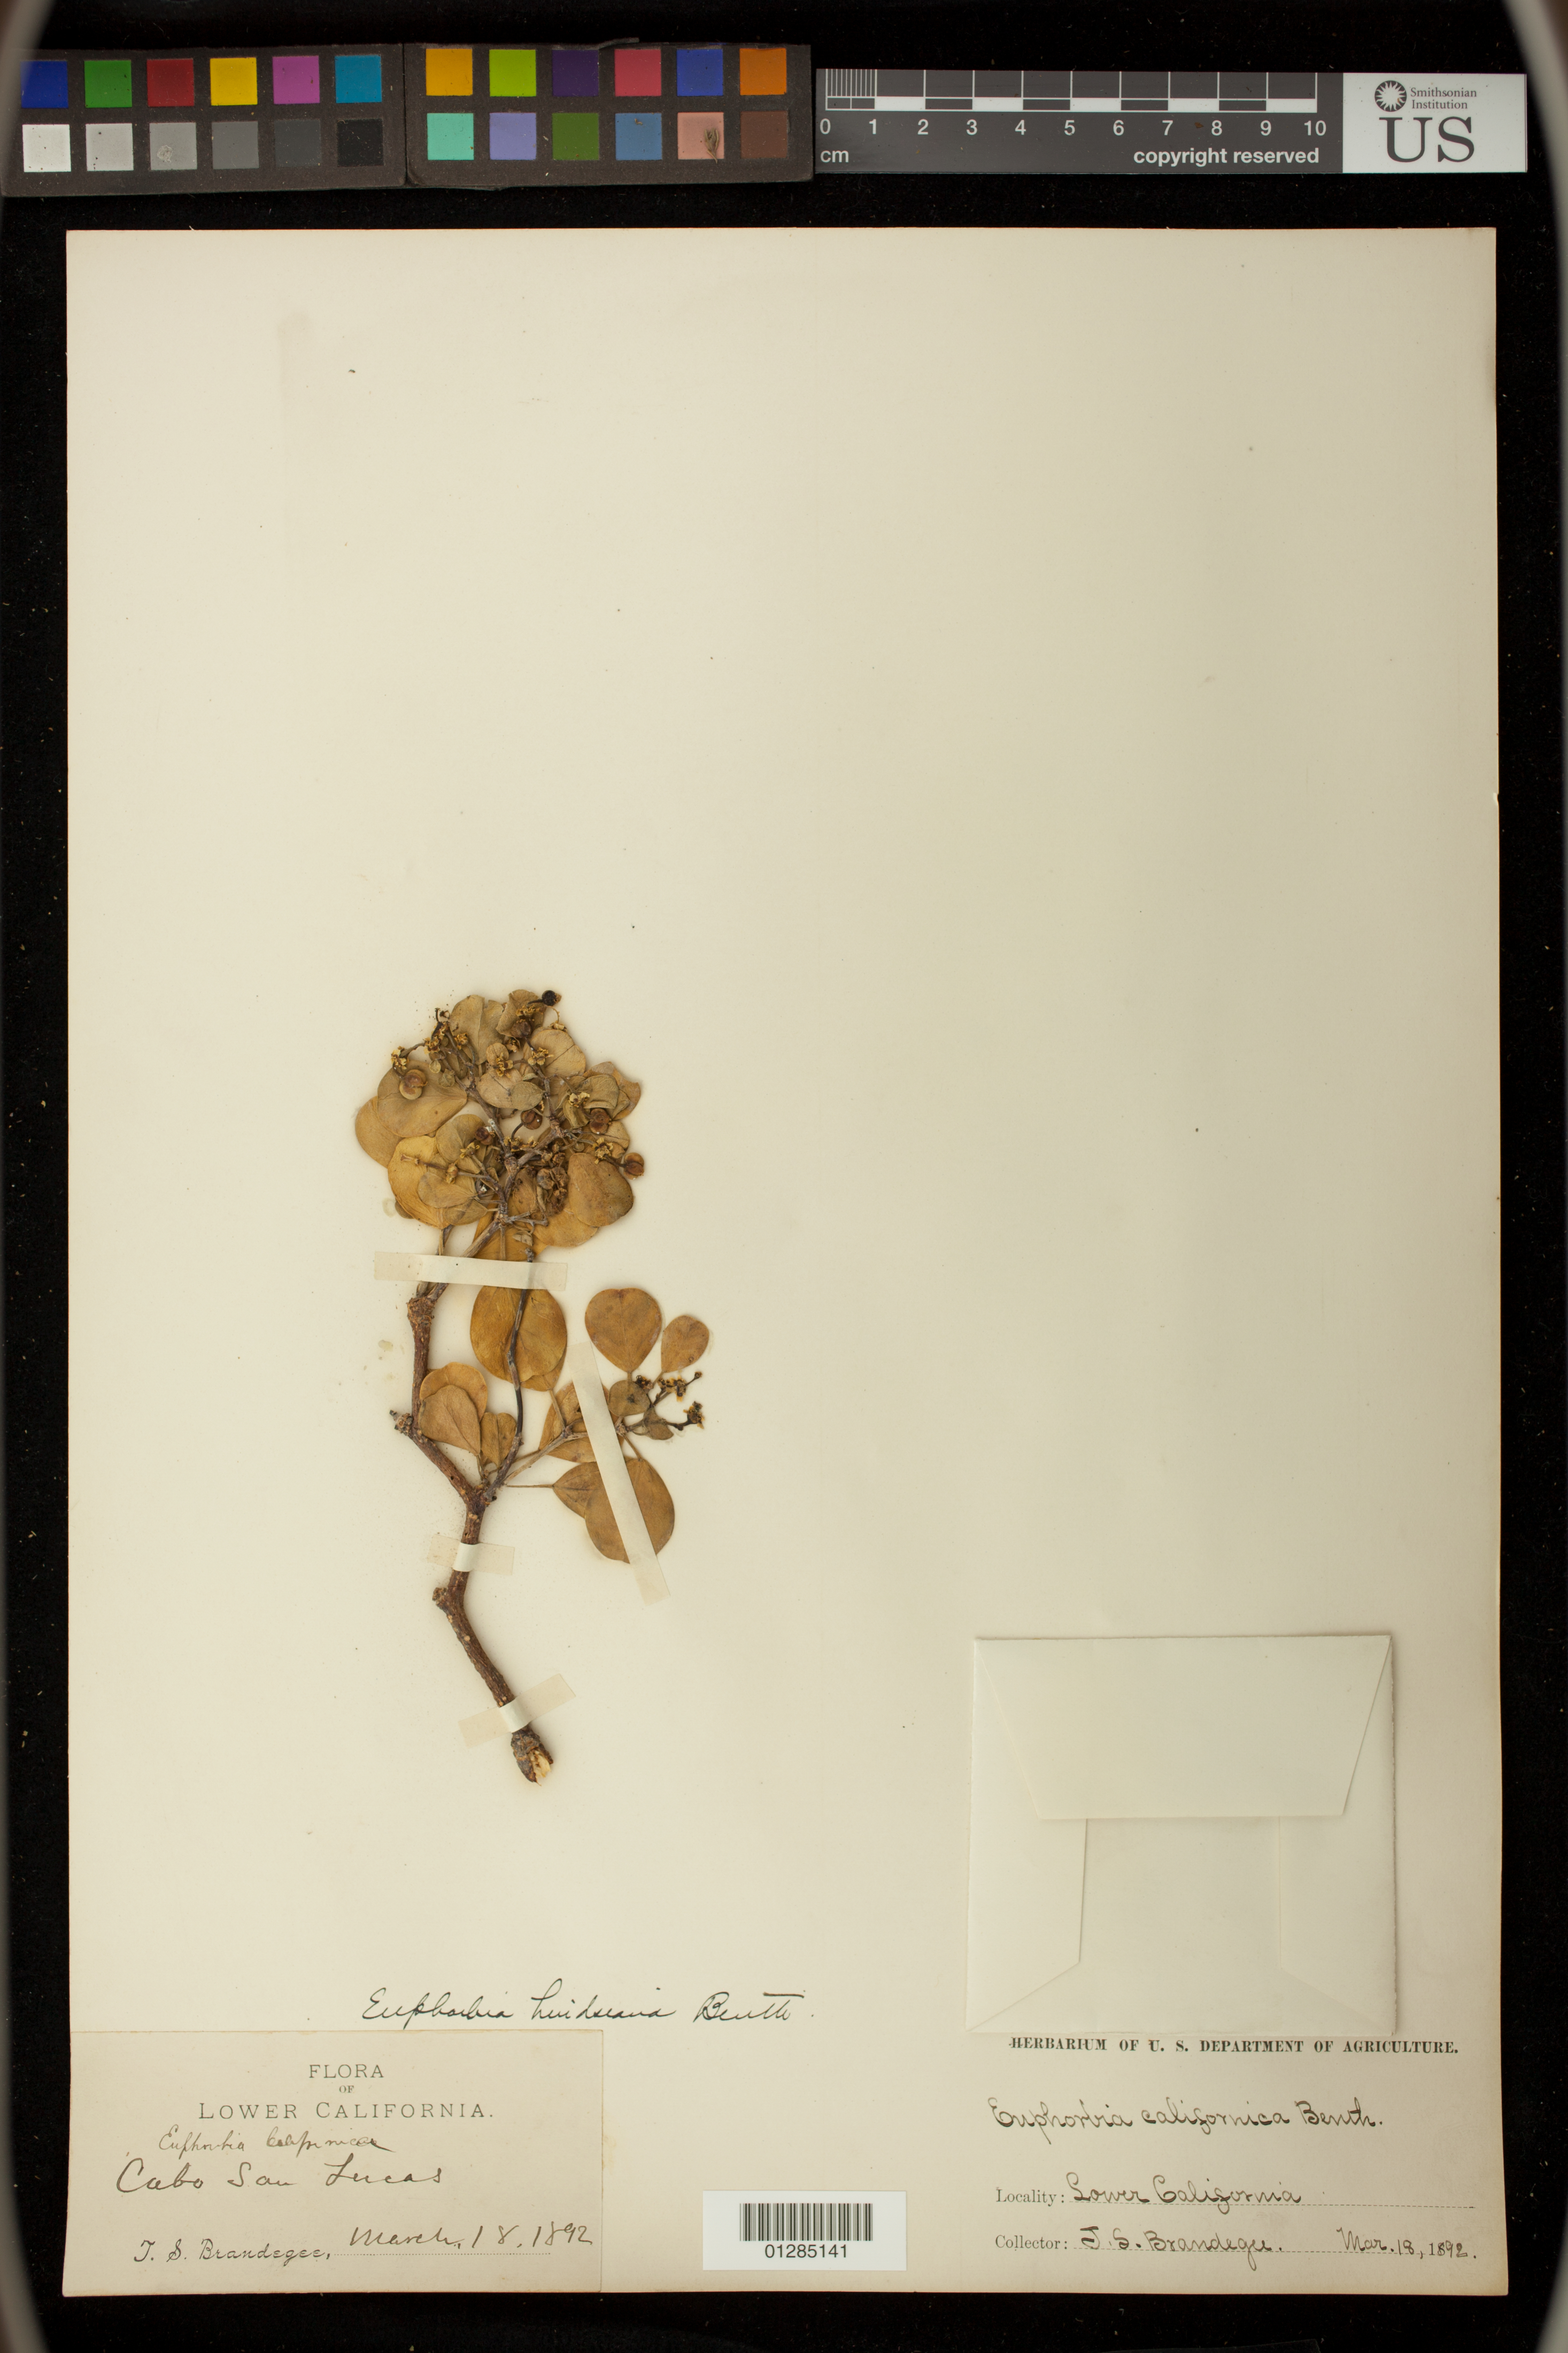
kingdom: Plantae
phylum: Tracheophyta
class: Magnoliopsida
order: Malpighiales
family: Euphorbiaceae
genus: Euphorbia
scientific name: Euphorbia californica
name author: Benth.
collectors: J. S. Brandegee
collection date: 1892-03-18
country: Mexico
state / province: Baja California Sur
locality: Cabo San Lucas